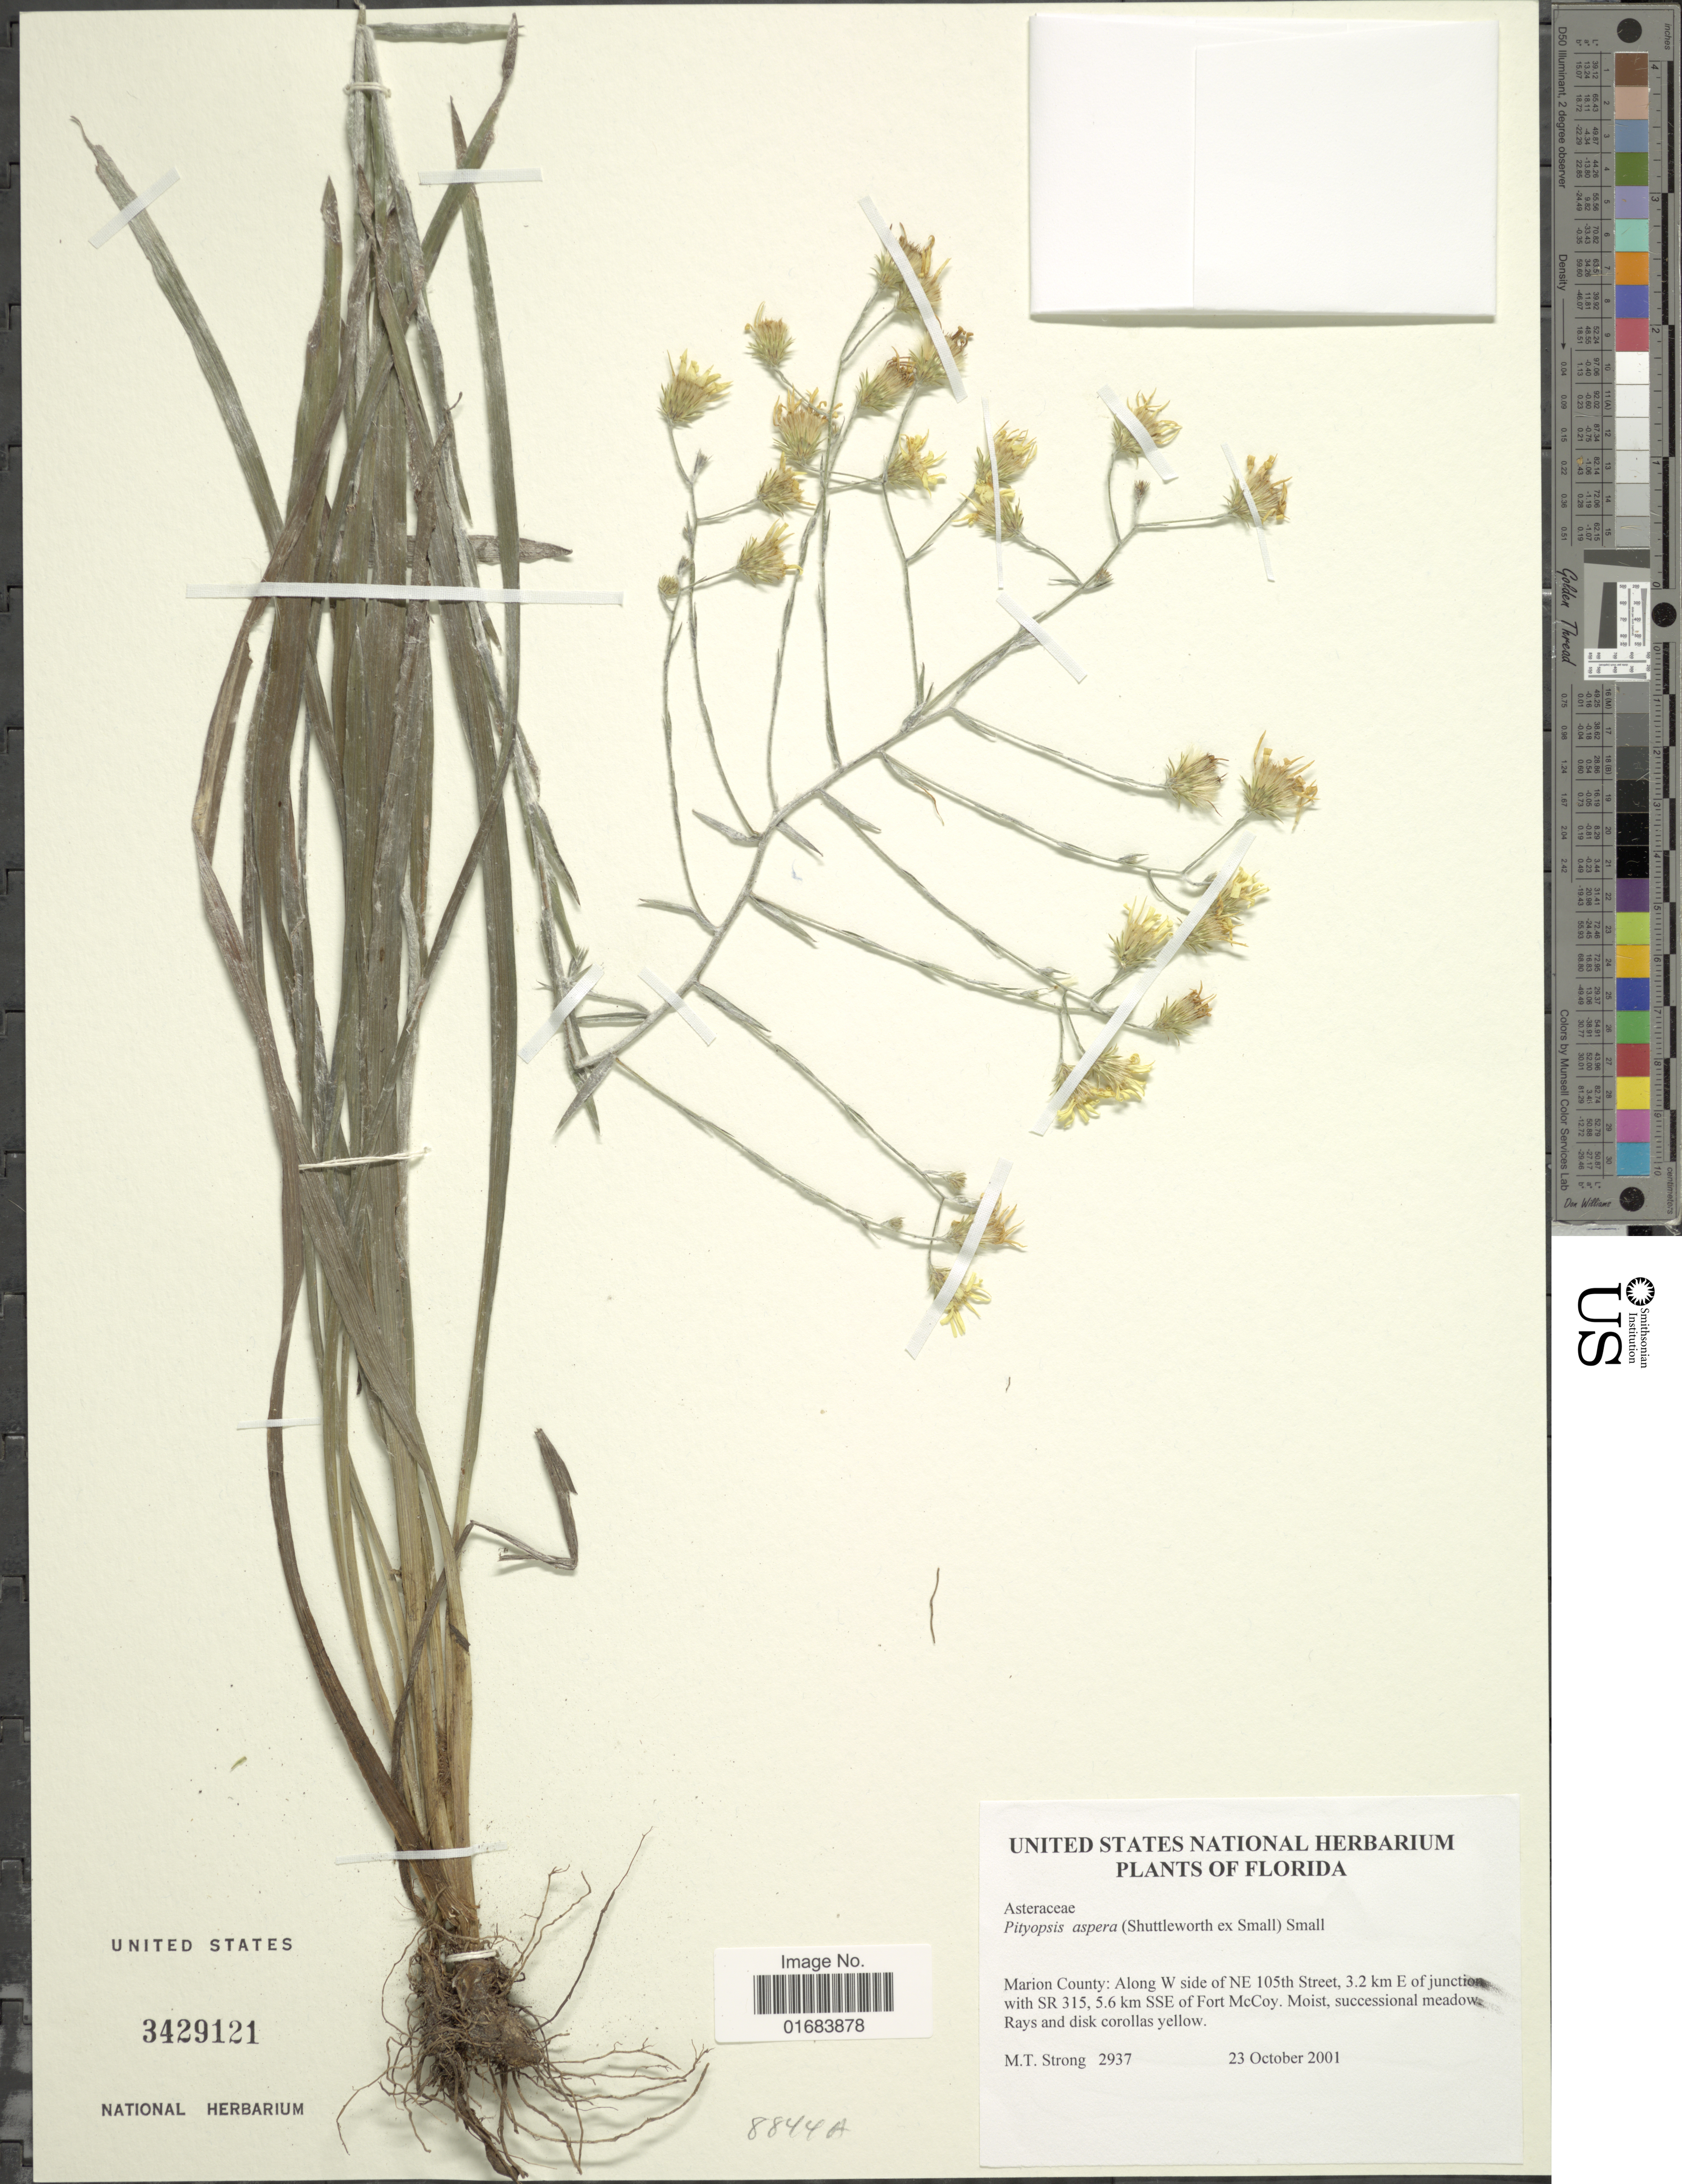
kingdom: Plantae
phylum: Tracheophyta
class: Magnoliopsida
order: Asterales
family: Asteraceae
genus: Pityopsis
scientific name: Pityopsis aspera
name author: (A. Gray) Small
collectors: M. T. Strong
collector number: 2937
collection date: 2001-10-23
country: United States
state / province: Florida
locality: Marion County: along W side NE 105th Street, 3.2 km E of junction with SR 315, 5.6 km SSE of Fort McCoy.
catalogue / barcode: US 3429121